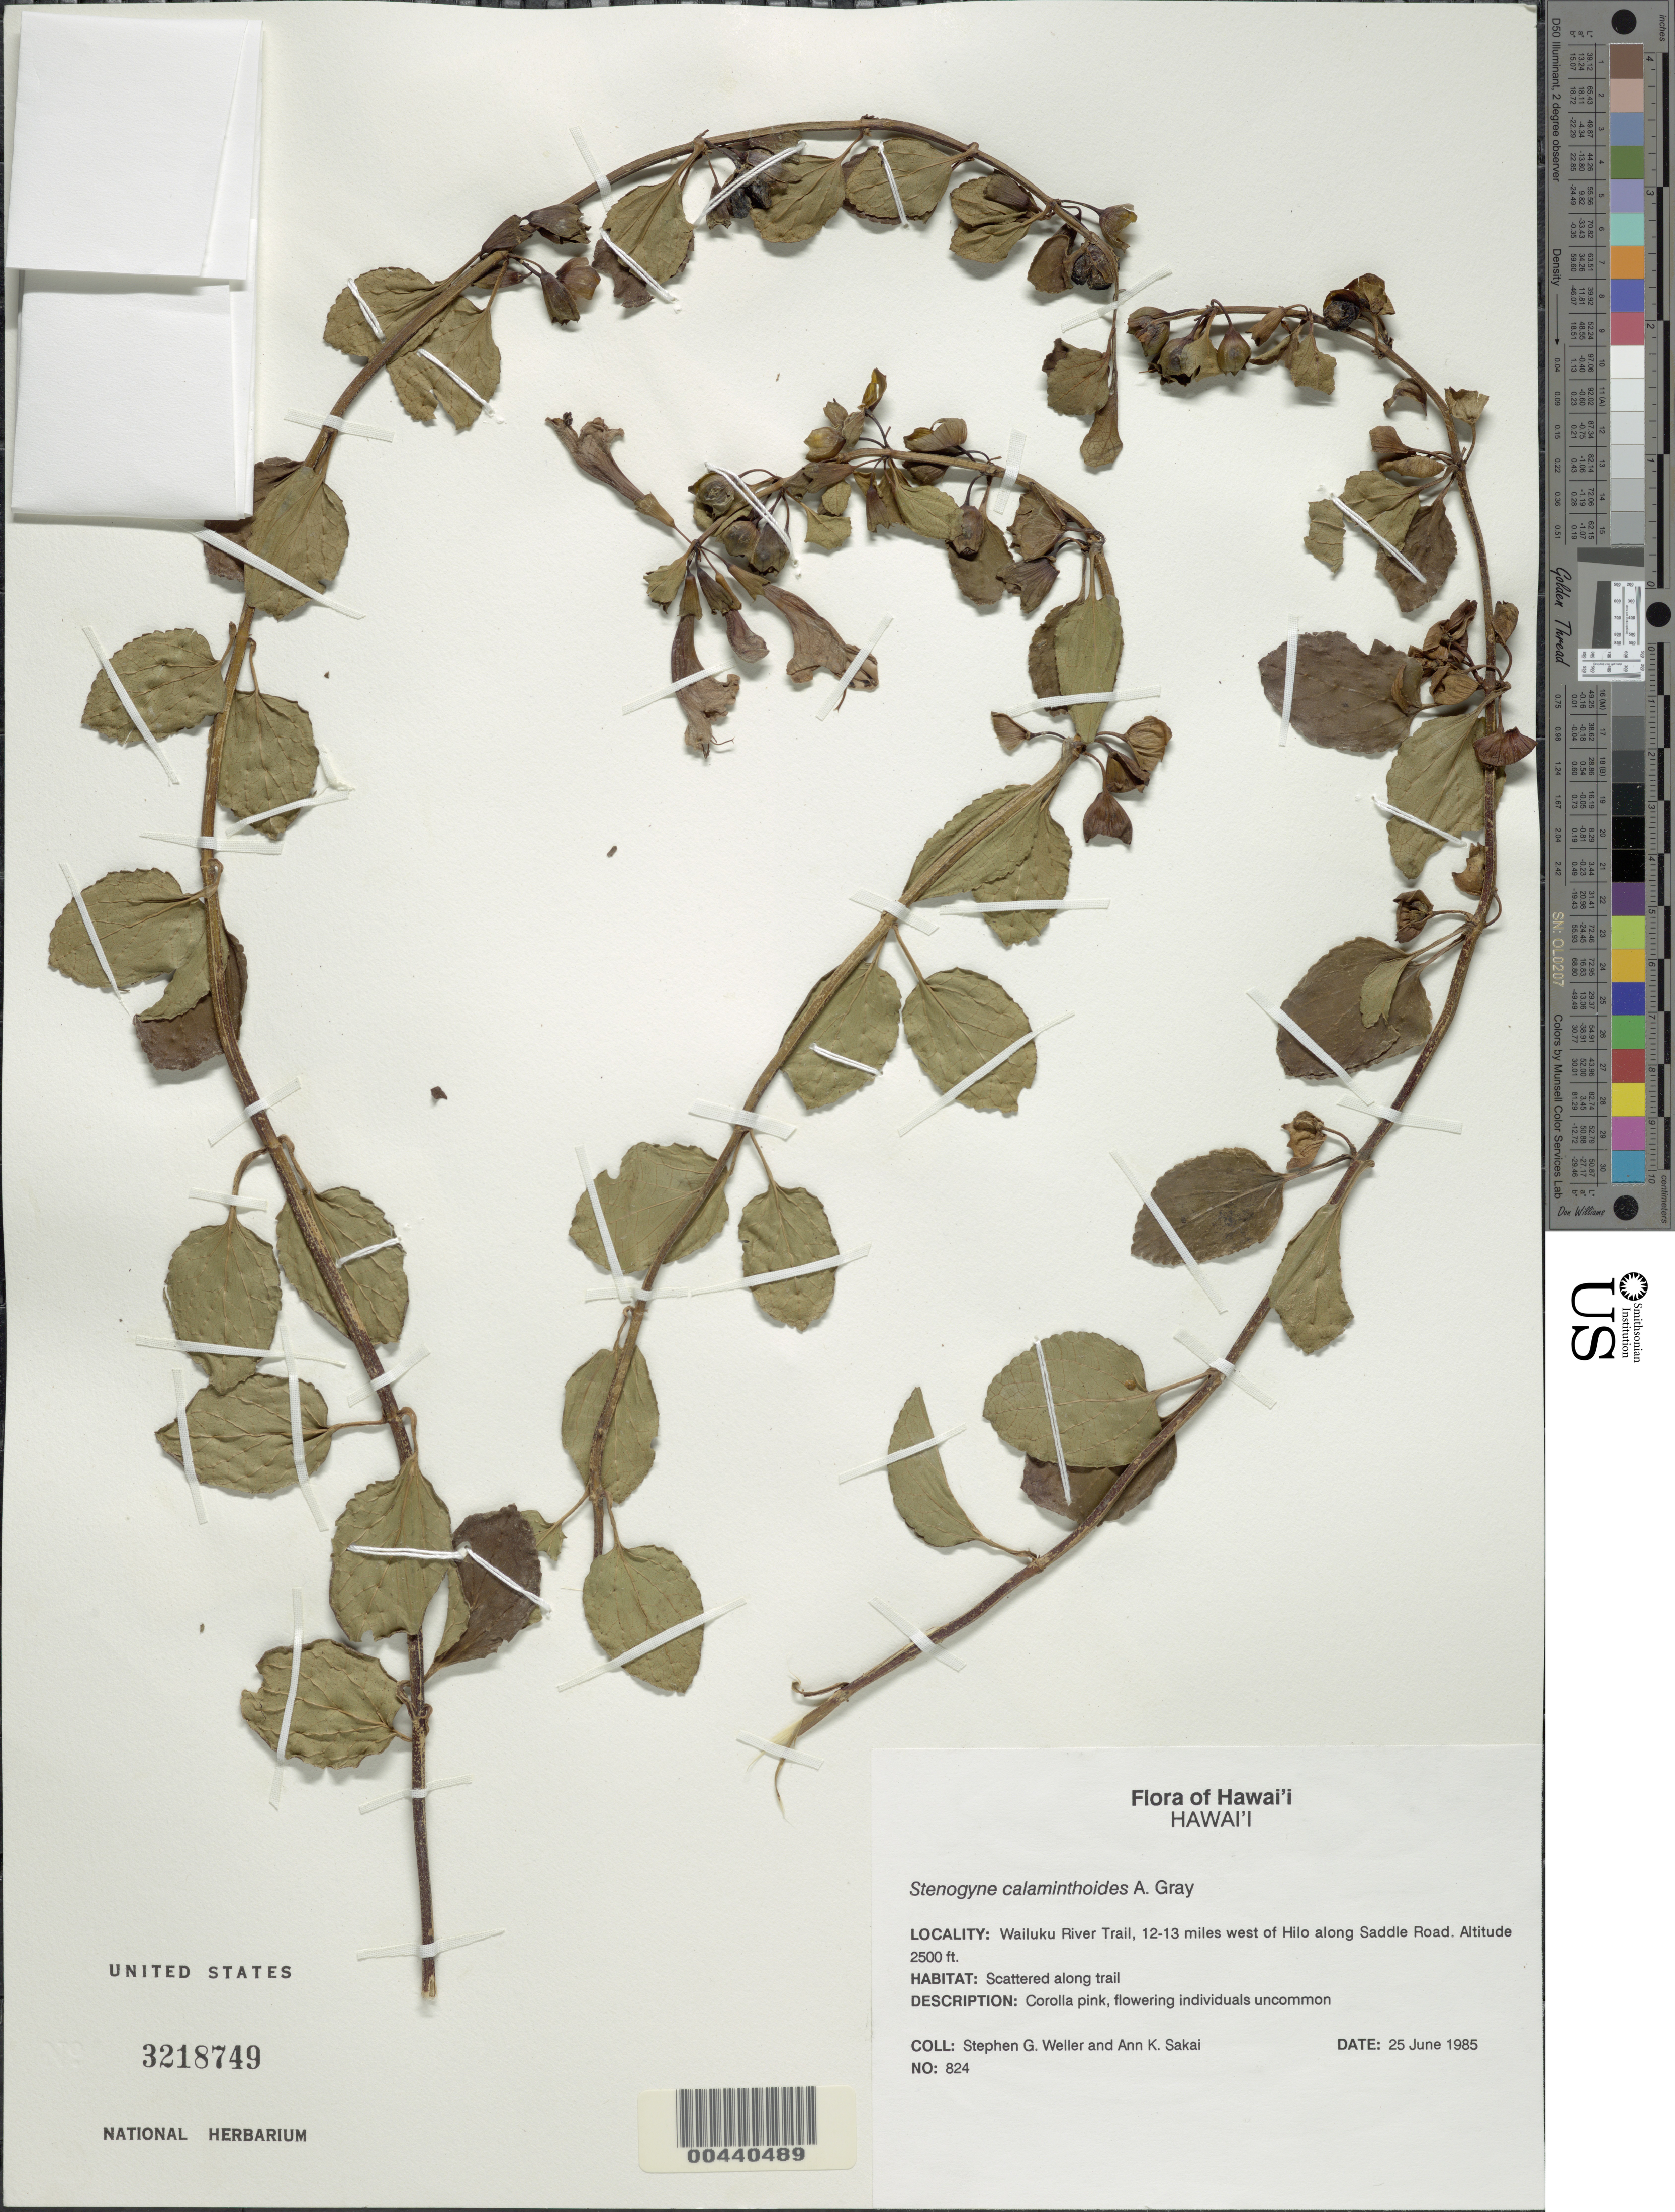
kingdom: Plantae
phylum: Tracheophyta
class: Magnoliopsida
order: Lamiales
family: Lamiaceae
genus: Stenogyne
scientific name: Stenogyne calaminthoides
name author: A. Gray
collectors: S. G. Weller & A. Sakai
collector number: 824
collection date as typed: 25 Jun 1985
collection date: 1985-06-25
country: United States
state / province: Hawaii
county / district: Hawaii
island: Hawaii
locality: Wailuku River Trail, 12-13 mi W of Hilo along Saddle Road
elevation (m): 762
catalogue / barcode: US 3218749